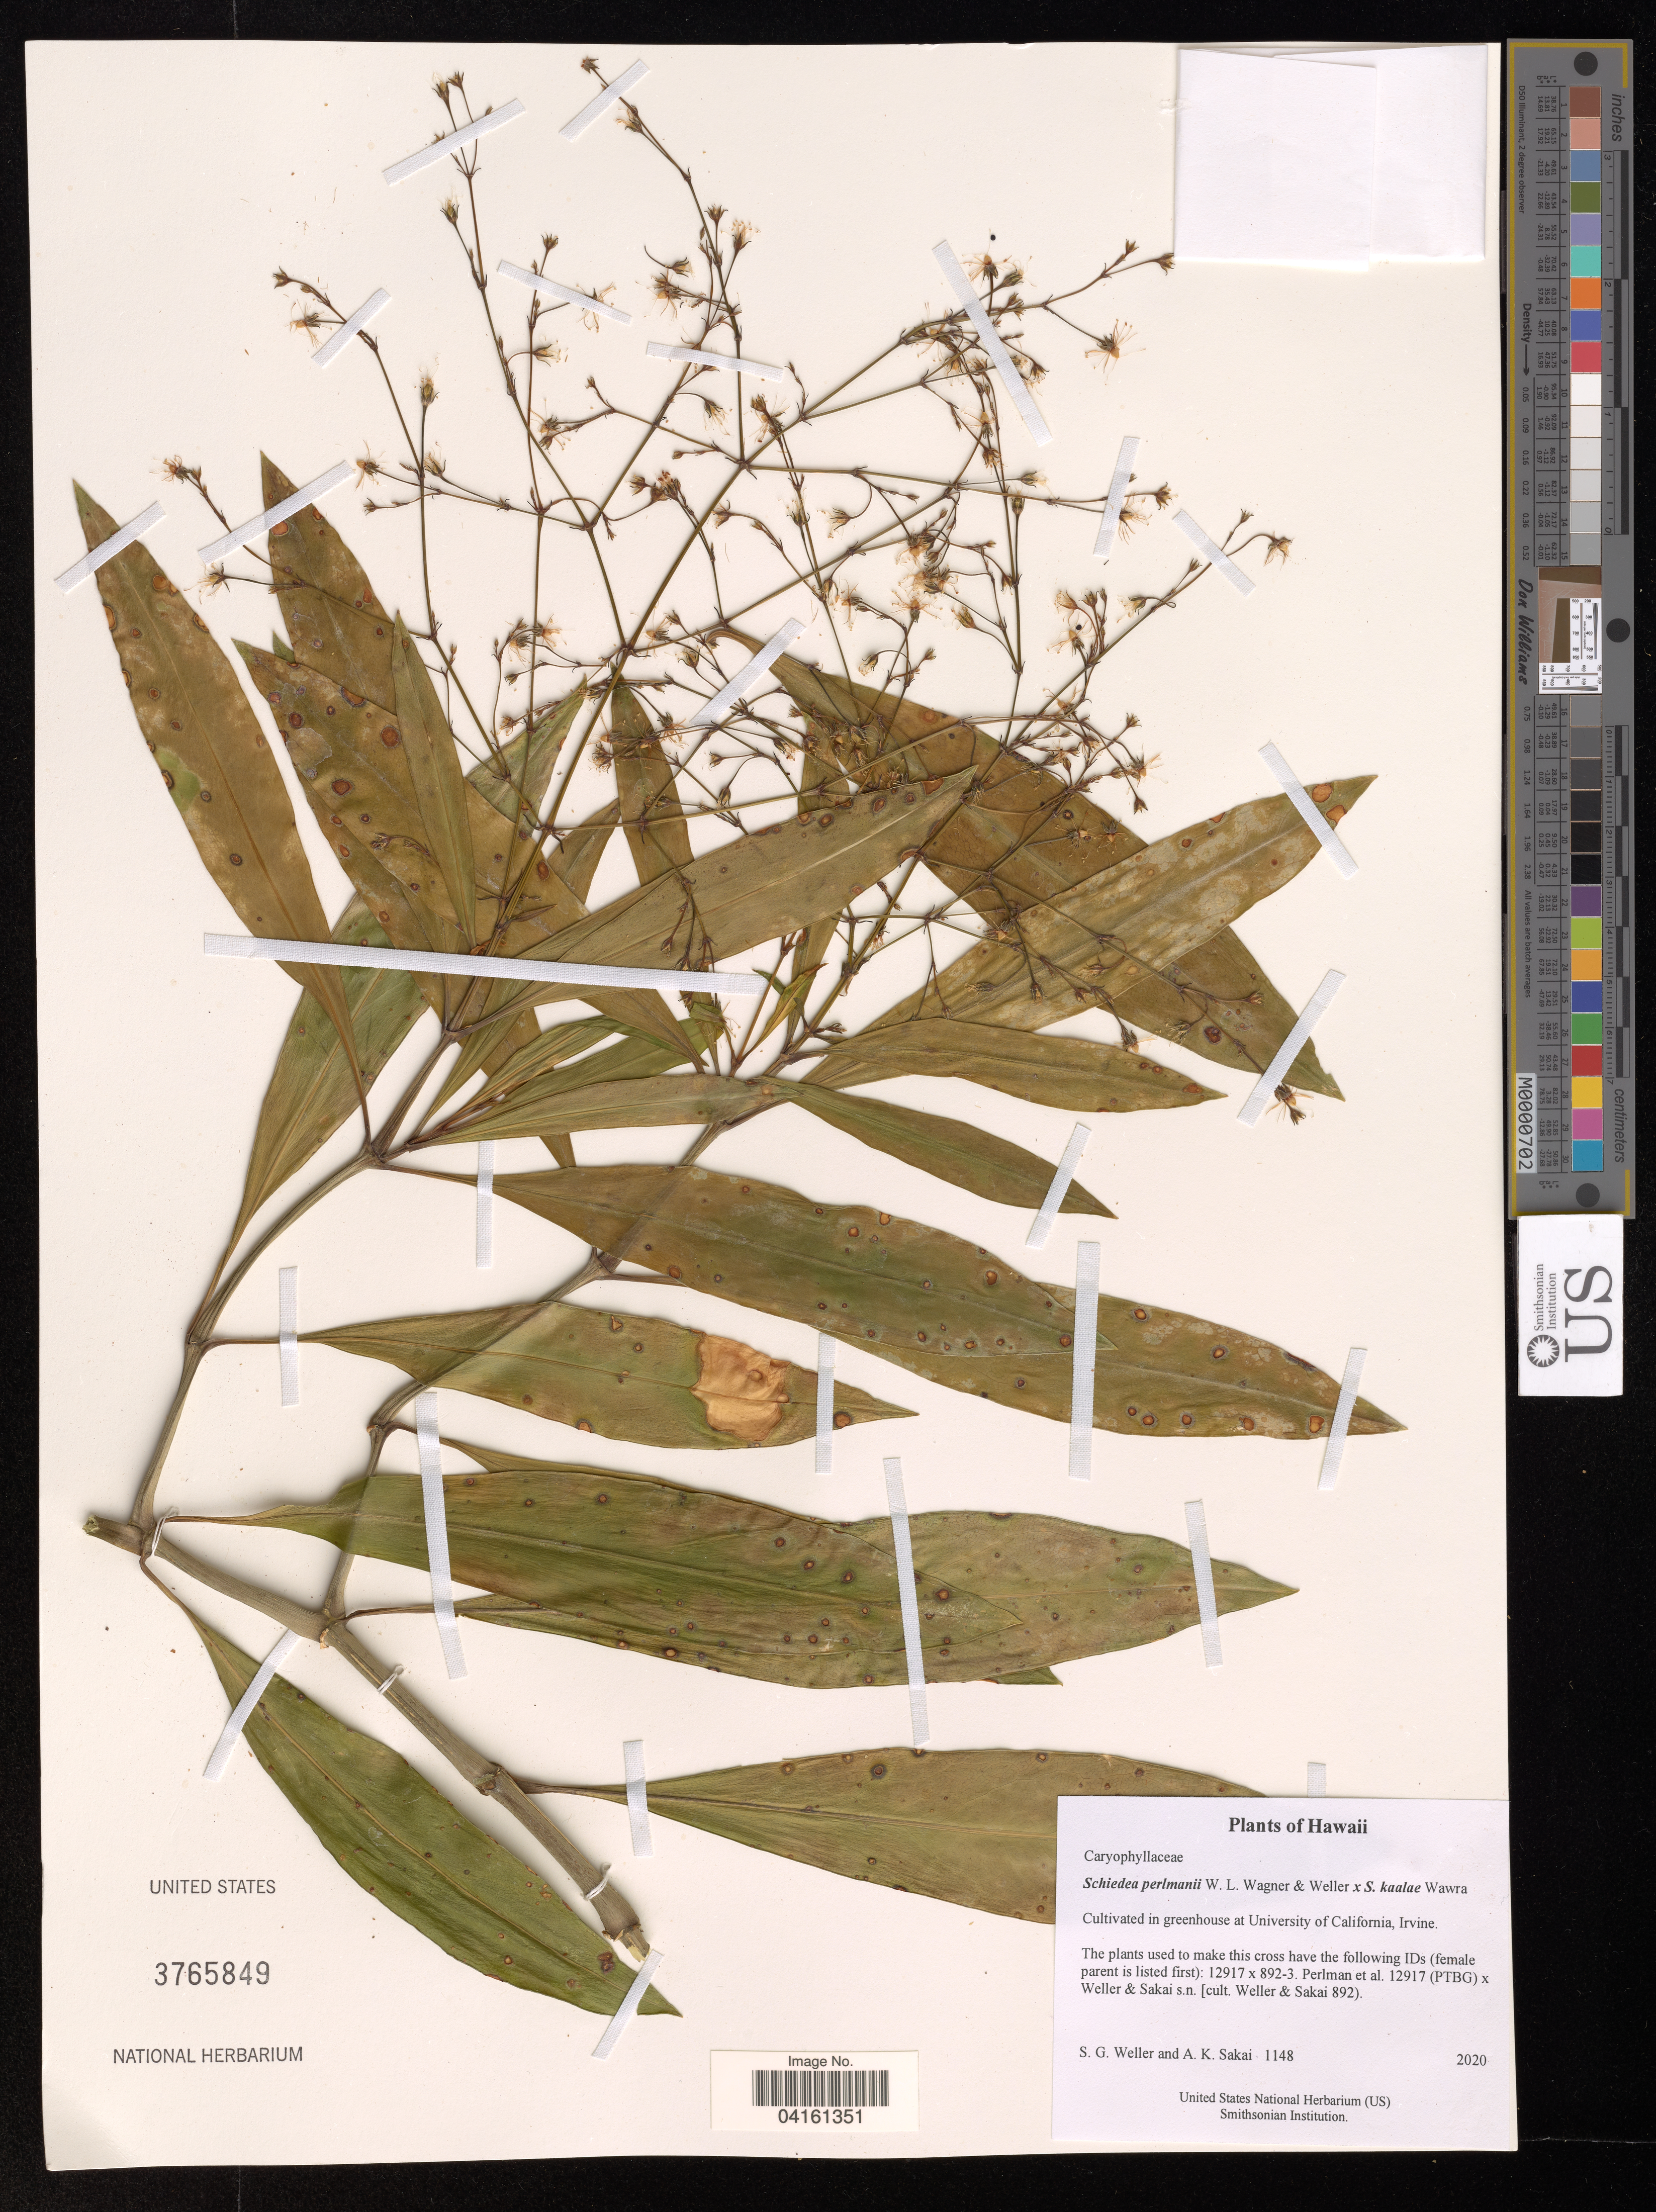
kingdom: Plantae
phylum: Tracheophyta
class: Magnoliopsida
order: Caryophyllales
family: Caryophyllaceae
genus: Schiedea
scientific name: Schiedea kaalae x S. kauaiensis H. St. John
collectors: S. G. Weller & A. Sakai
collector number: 1148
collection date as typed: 2020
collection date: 2020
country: United States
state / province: California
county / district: Orange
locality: Cultivated in greenhouse at University of California, Irvine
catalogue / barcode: US 3765849